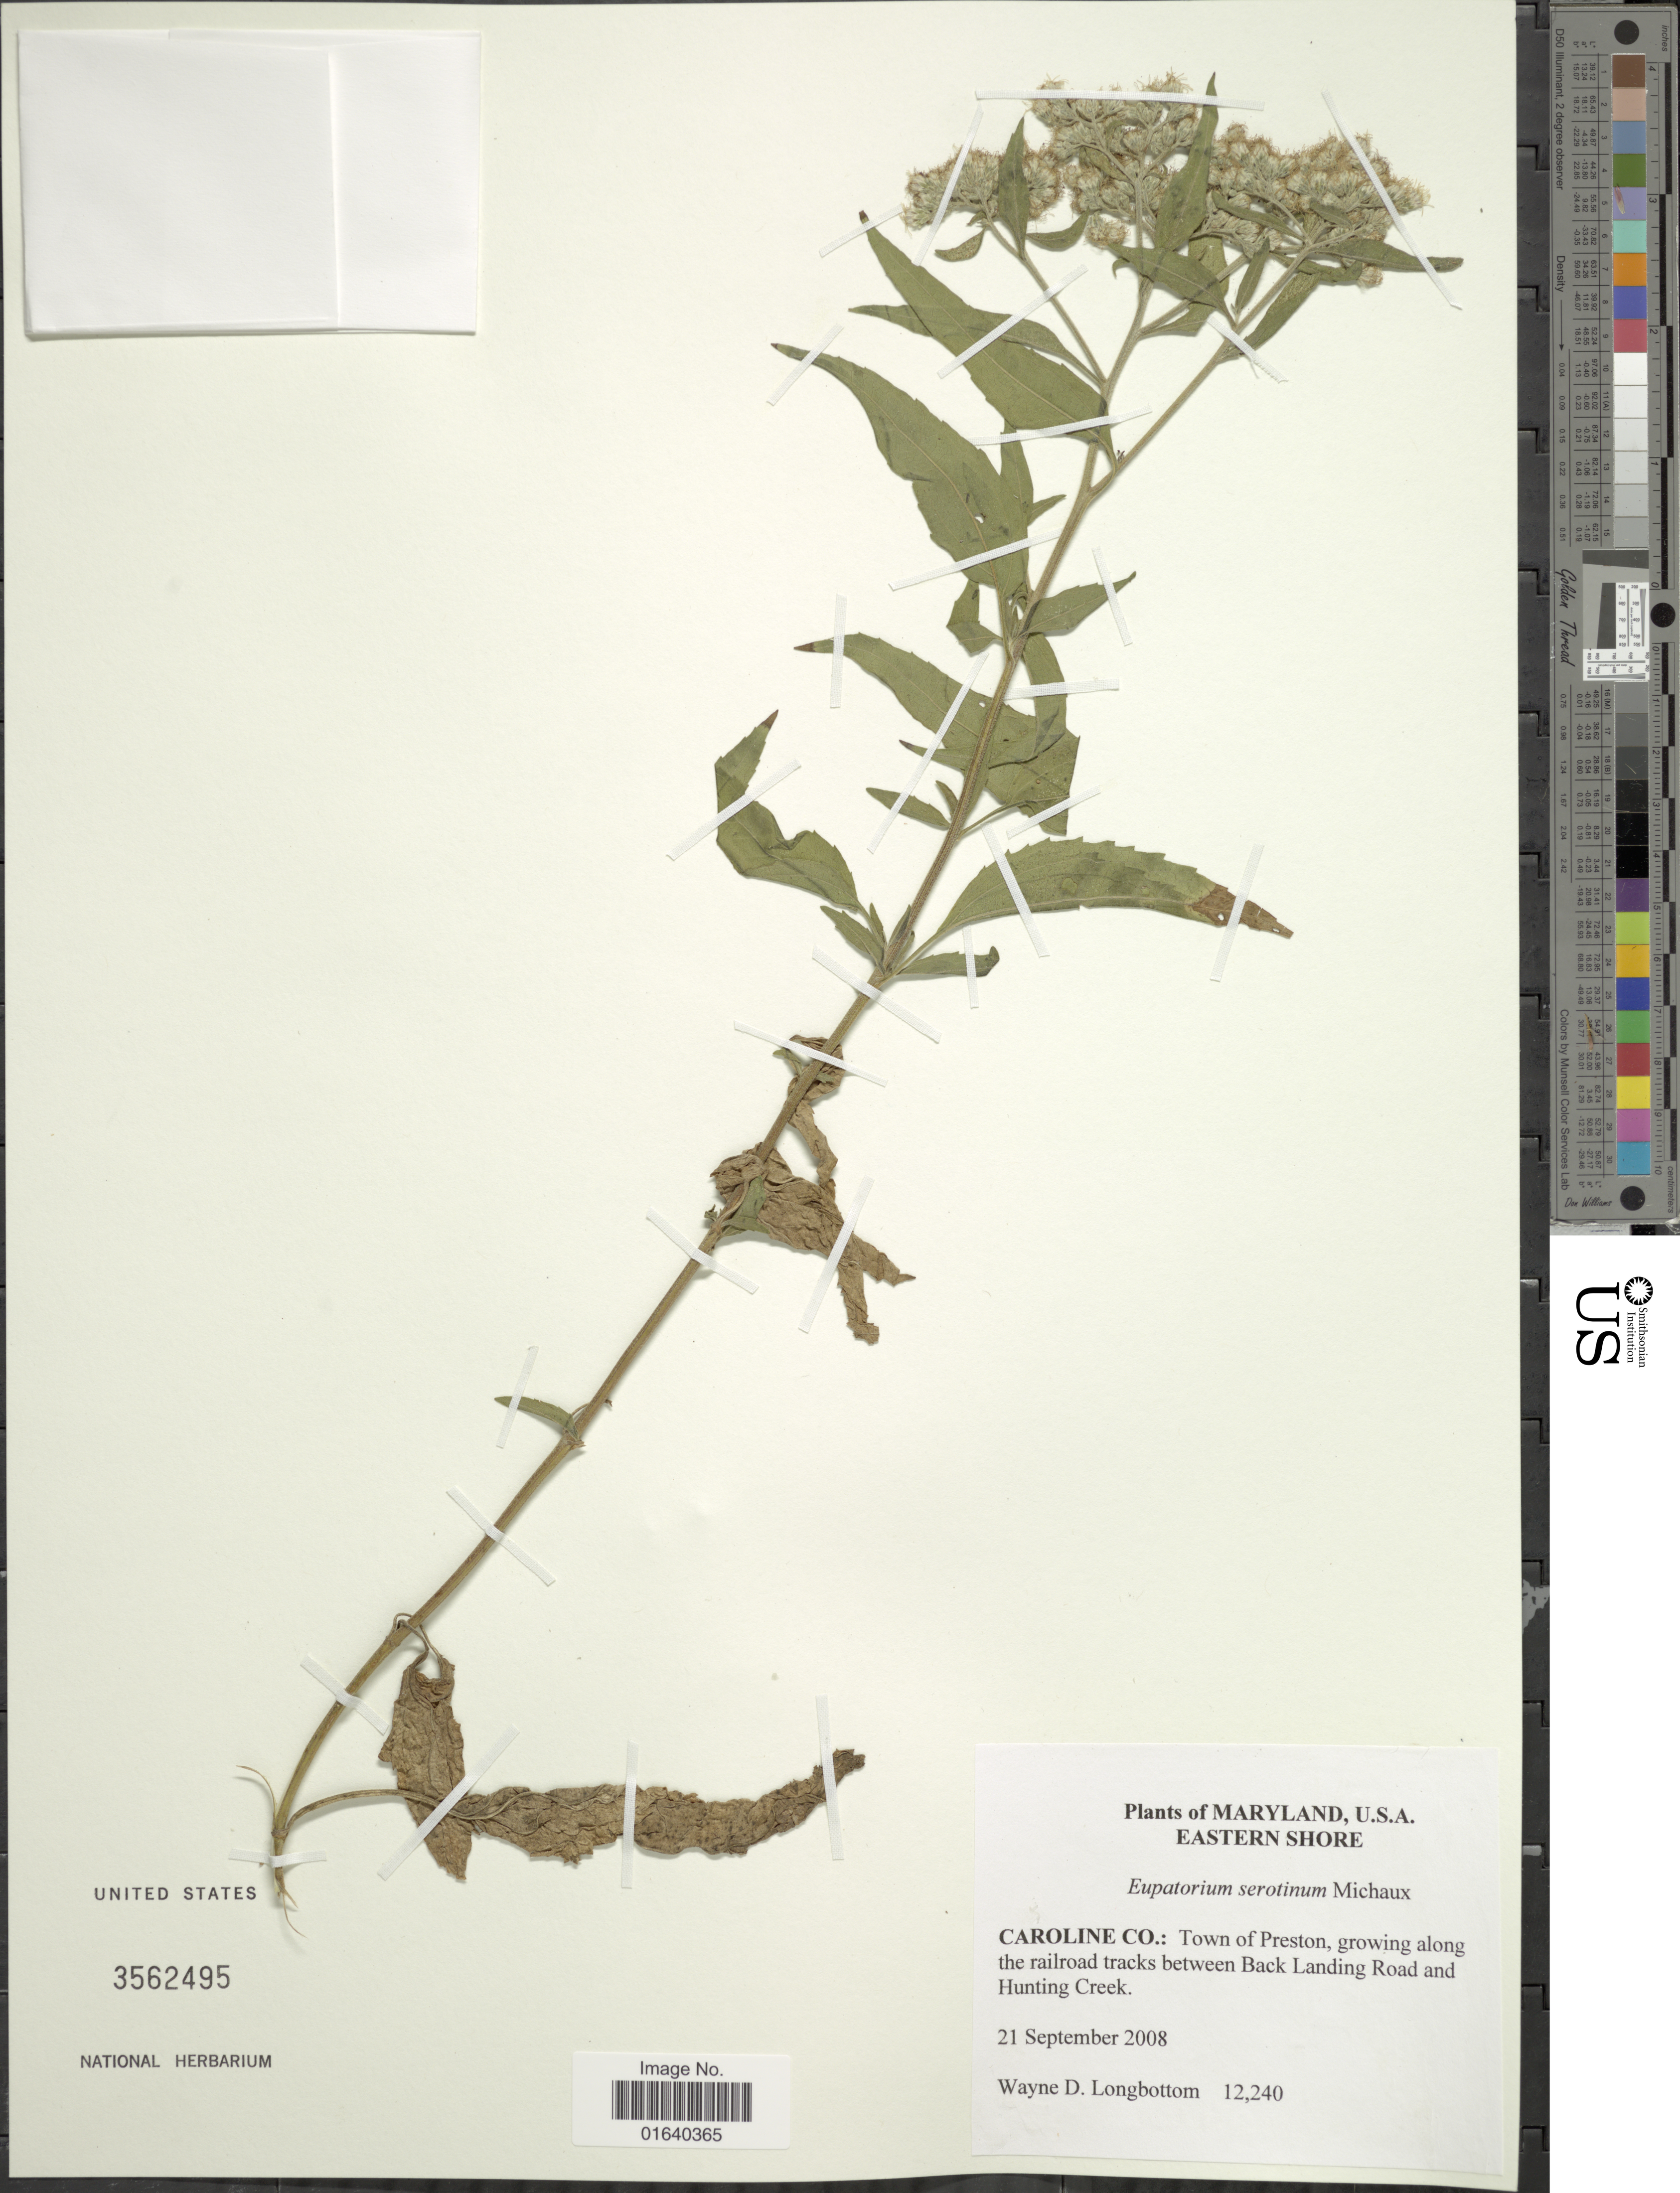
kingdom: Plantae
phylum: Tracheophyta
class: Magnoliopsida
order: Asterales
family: Asteraceae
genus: Eupatorium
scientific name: Eupatorium serotinum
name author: Michx.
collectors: W. D. Longbottom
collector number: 12240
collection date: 2008-09-21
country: United States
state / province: Maryland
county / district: Caroline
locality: Eastern Shore, caroline Co: Town of Preston, growing along the railroad tracks between Back Landing Road and Hunting Creek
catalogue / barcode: US 3562495